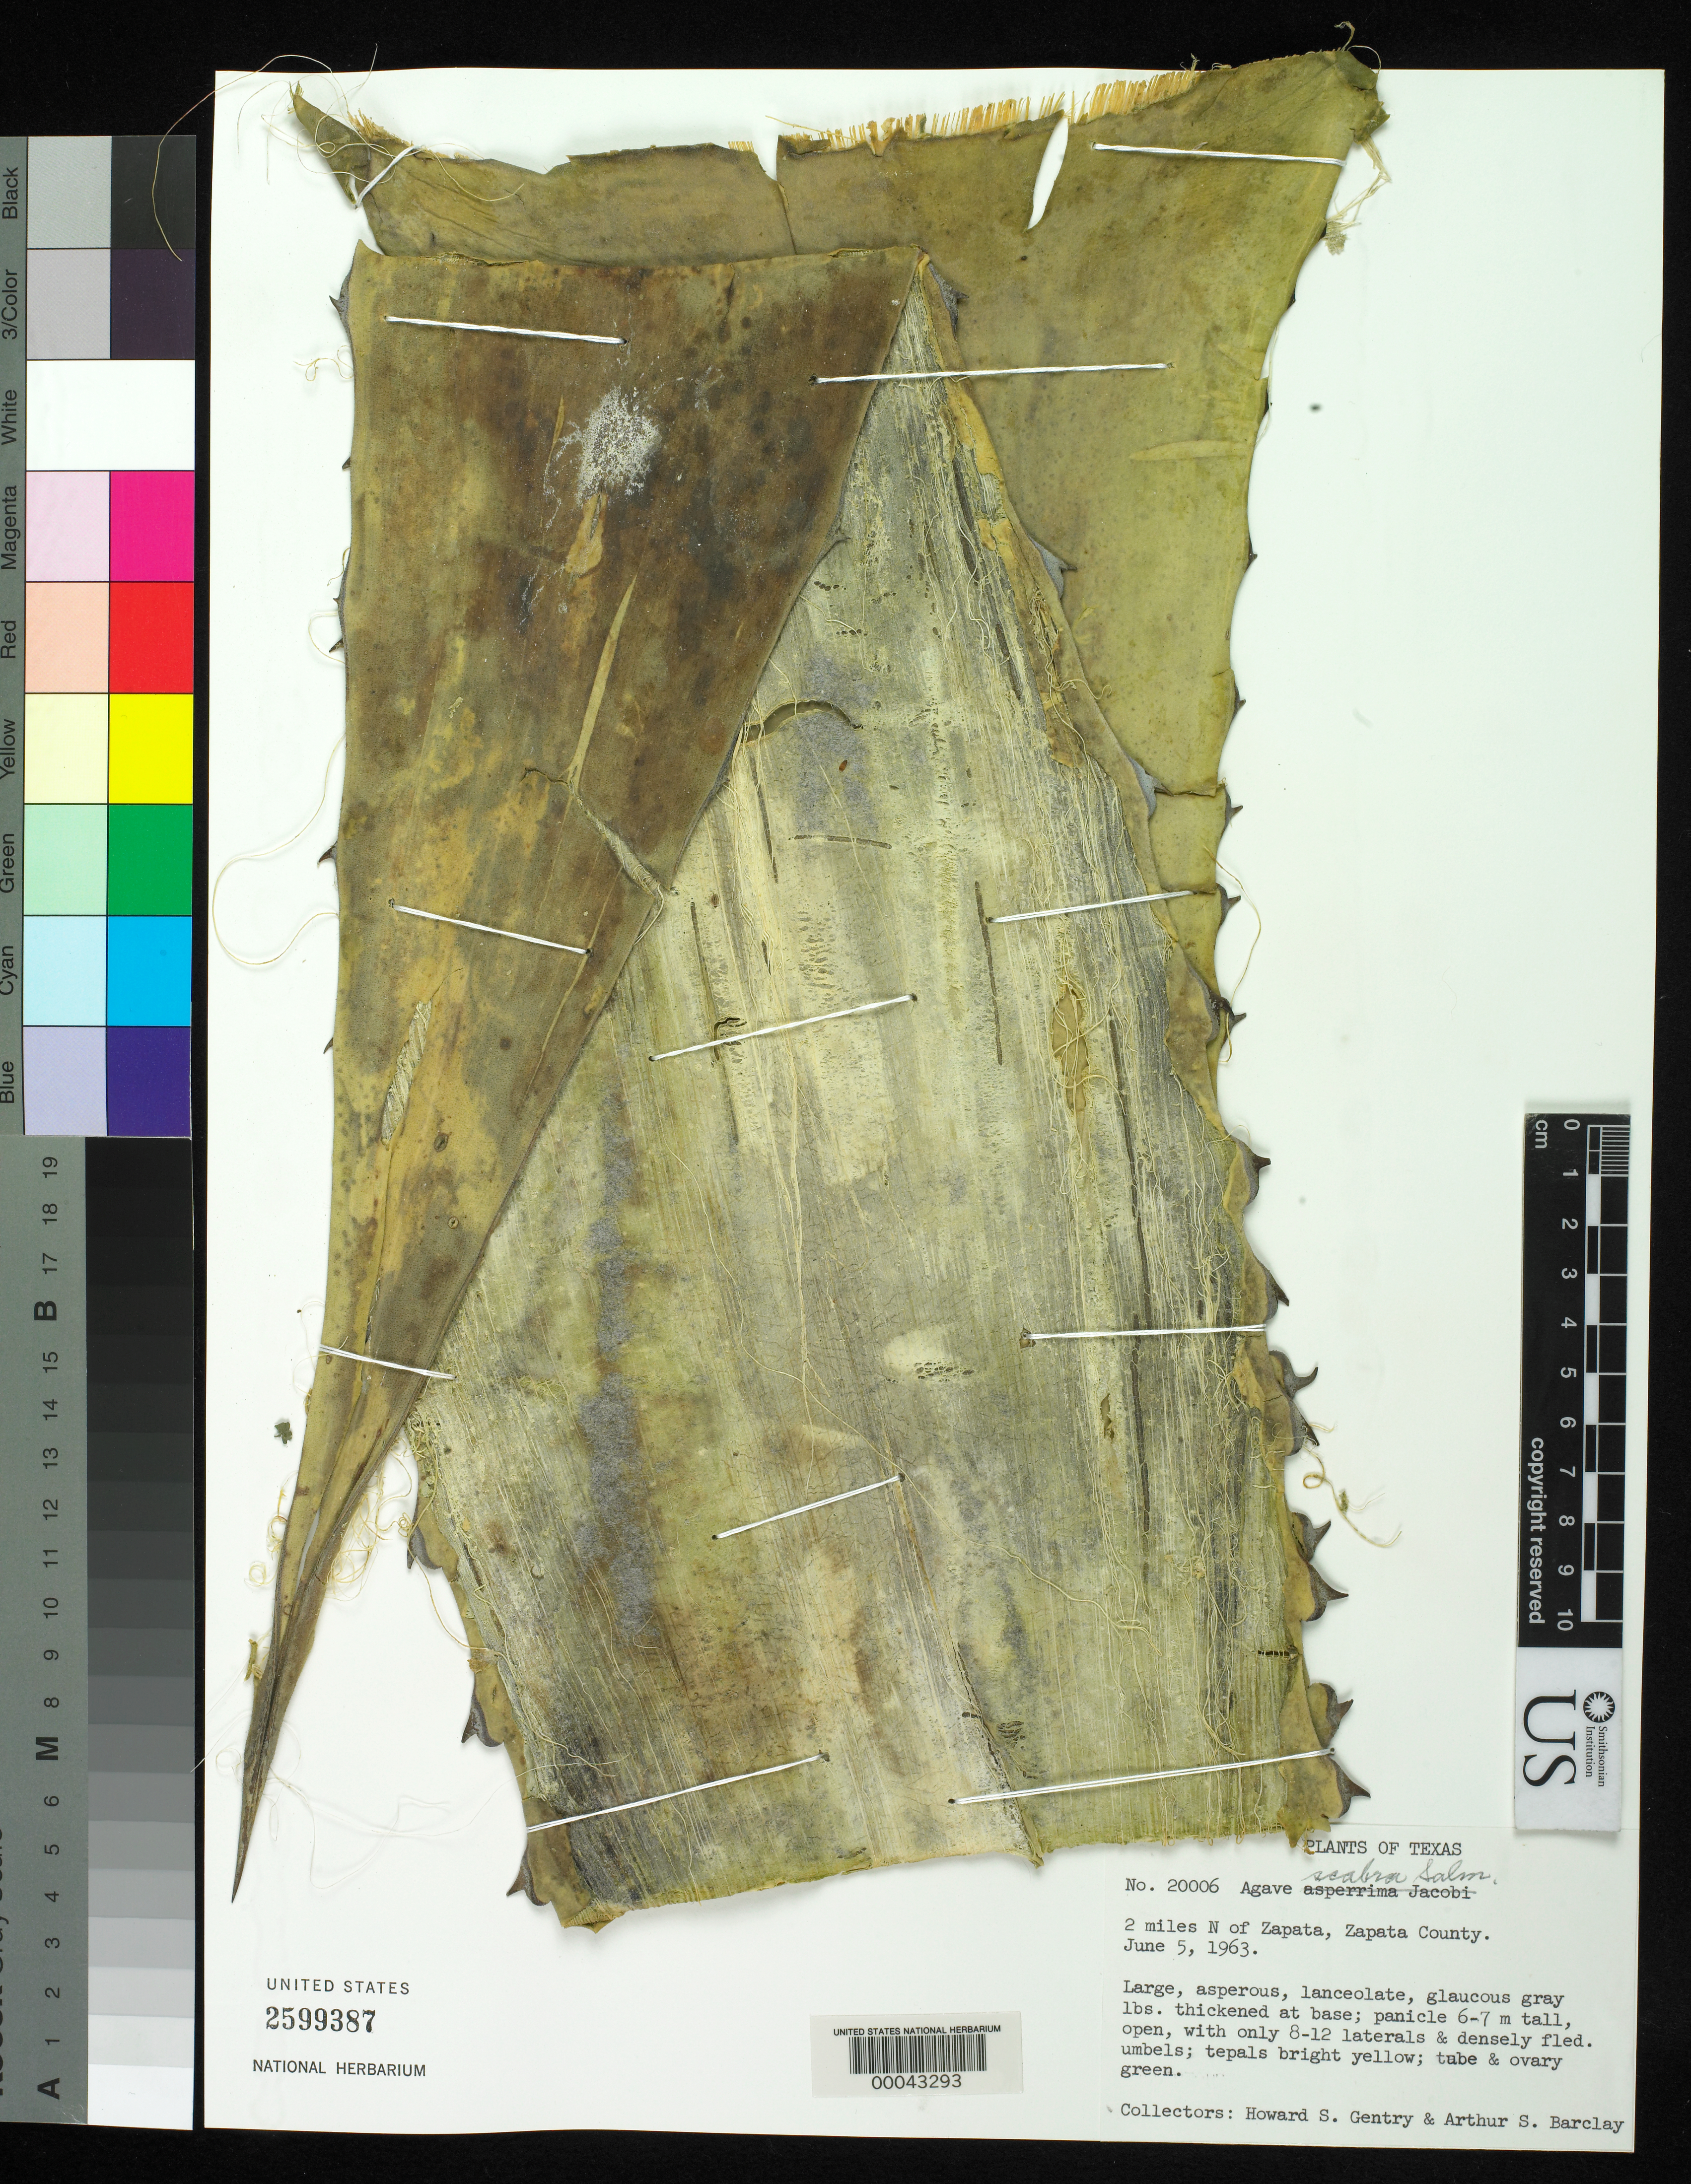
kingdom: Plantae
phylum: Tracheophyta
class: Liliopsida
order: Asparagales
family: Asparagaceae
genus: Agave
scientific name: Agave scabra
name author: Salm-Dyck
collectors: H. S. Gentry & A. S. Barclay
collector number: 20006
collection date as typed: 05 Jun 1963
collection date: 1963-06-05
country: United States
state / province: Texas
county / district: Zapata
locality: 2 mi n of zapata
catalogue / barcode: US 2599387